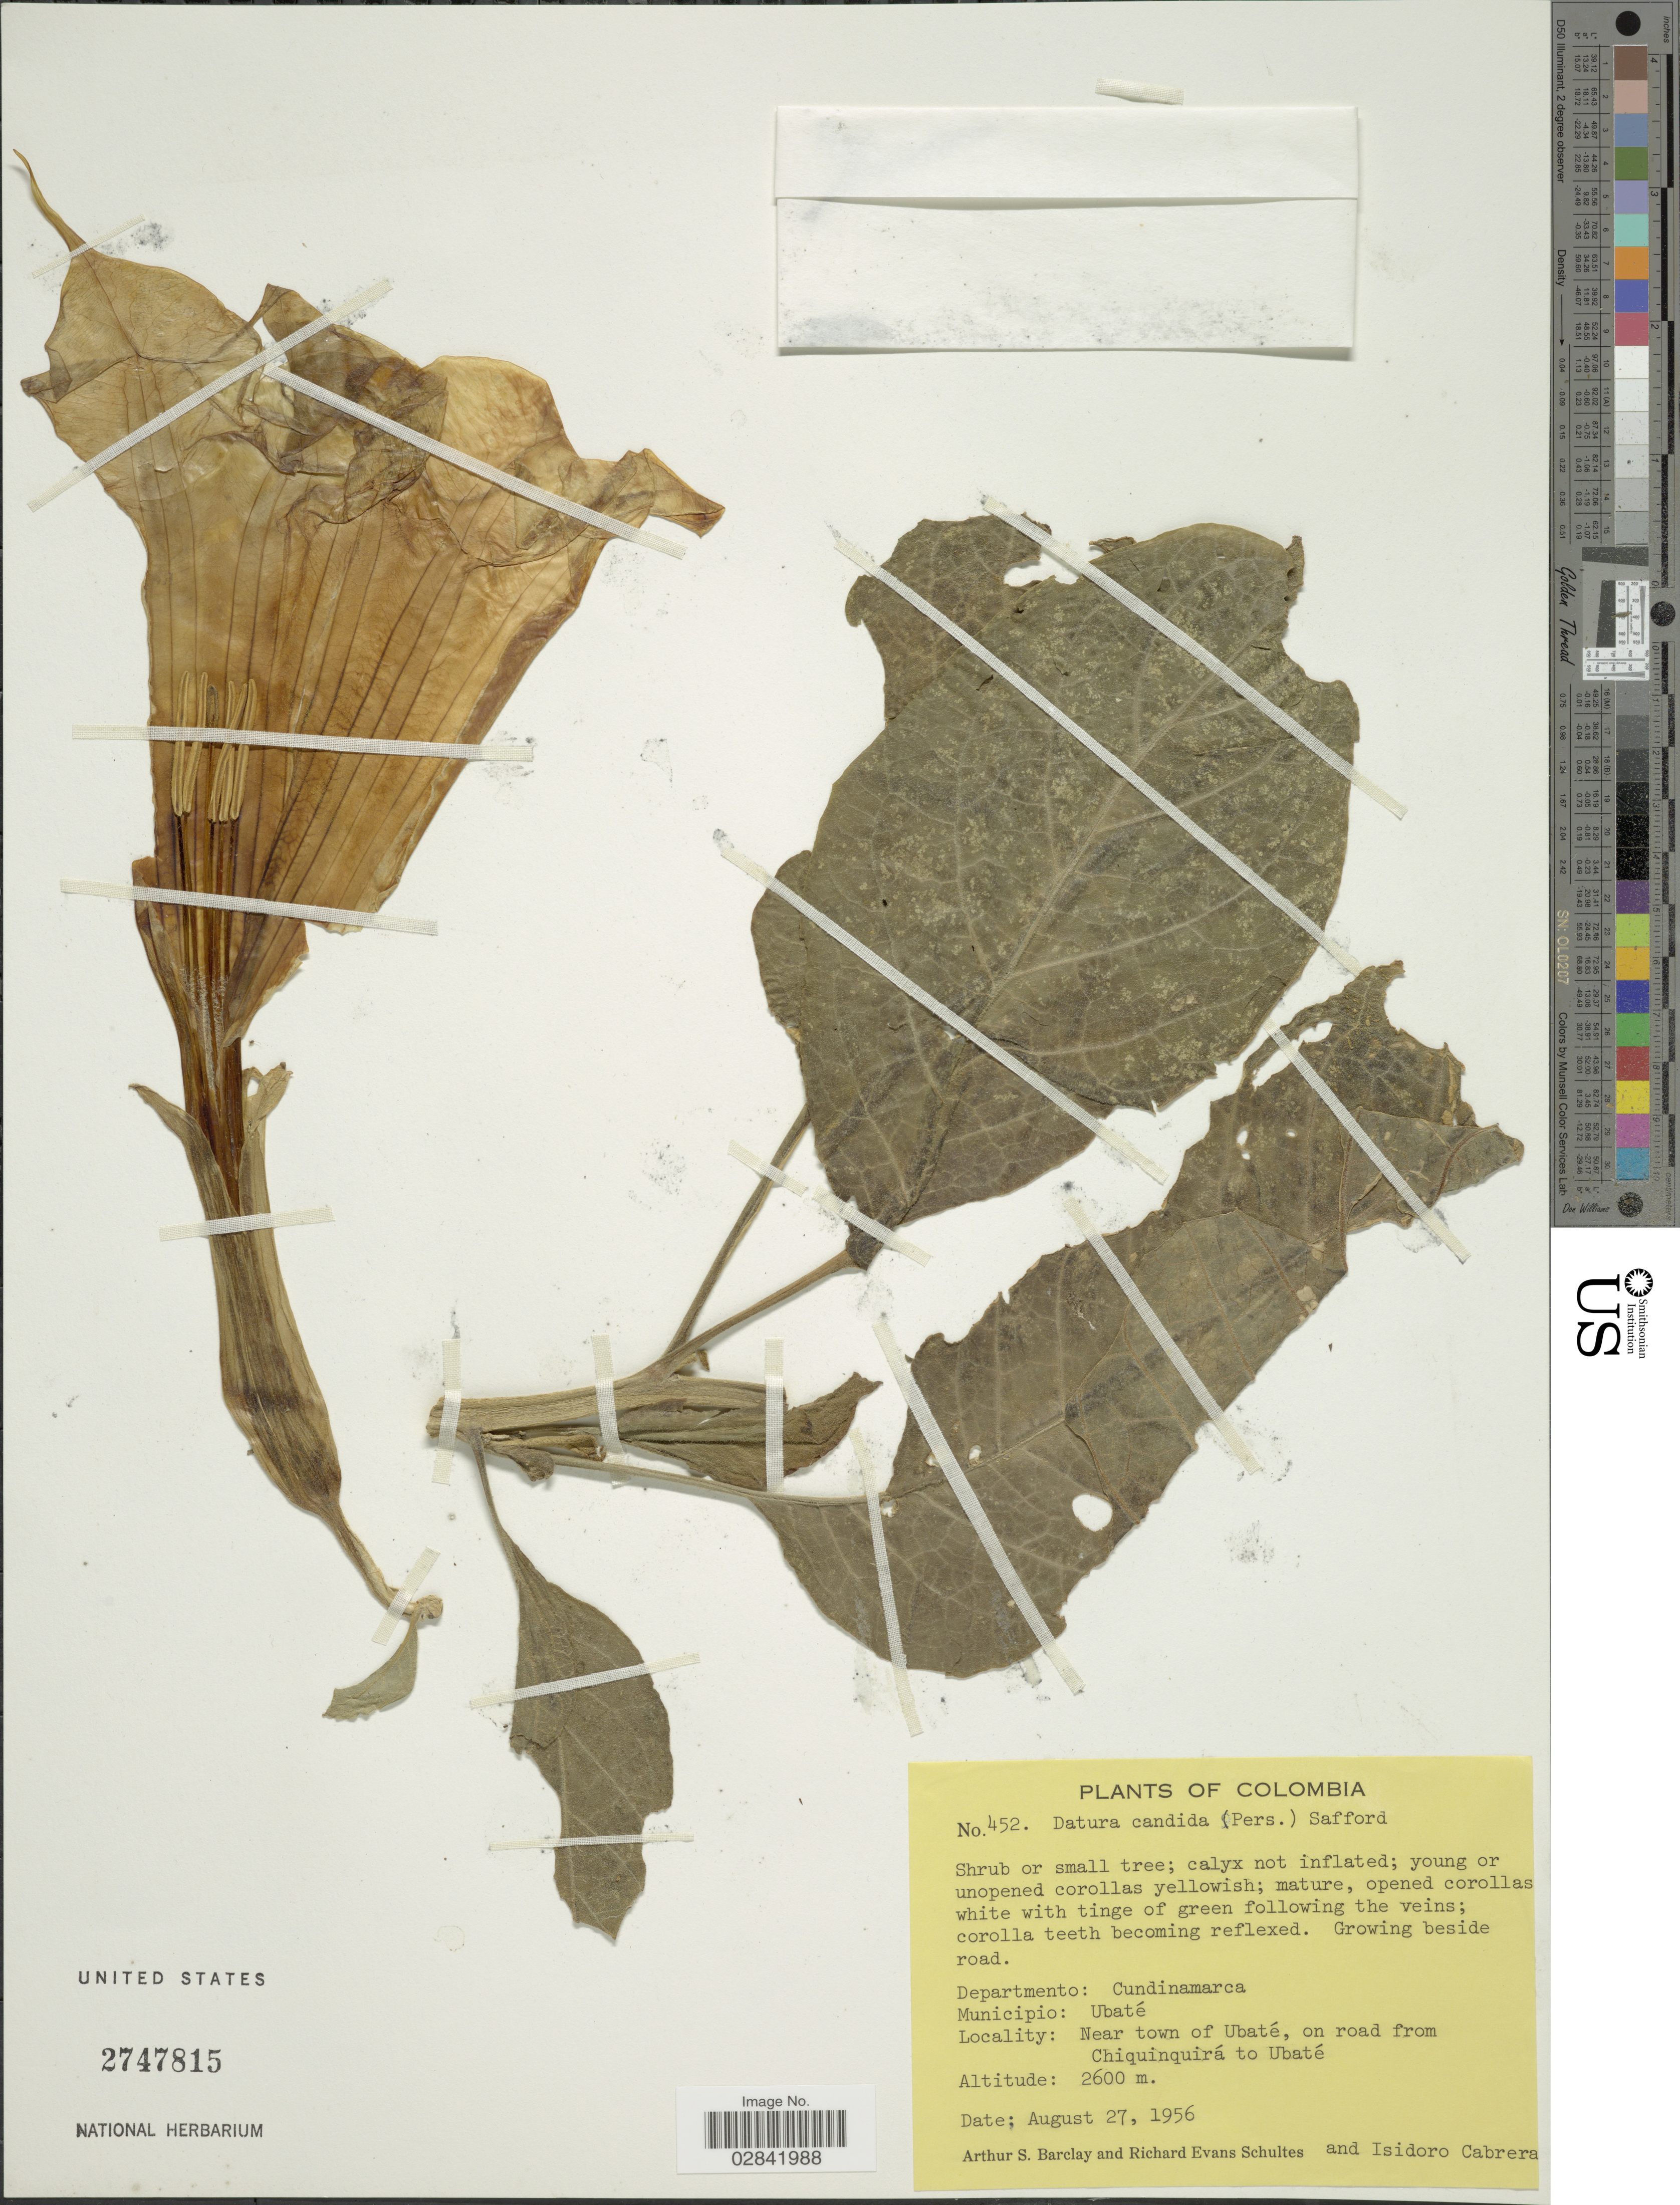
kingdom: Plantae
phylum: Tracheophyta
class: Magnoliopsida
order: Solanales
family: Solanaceae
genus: Brugmansia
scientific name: Brugmansia x candida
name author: Pers.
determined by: (US) Smithsonian Institution - National Museum of Natural History - Department of Botany (UNITED STATES)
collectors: A. S. Barclay, R. E. Schultes & I. Cabrera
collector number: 452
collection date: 1956-08-27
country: Colombia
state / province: Cundinamarca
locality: Departmento: Cundinamarca, Municipio: Ubaté. Near town of Ubaté, on road from Chiquinquirá to Ubaté.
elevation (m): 2600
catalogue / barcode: US 2747815